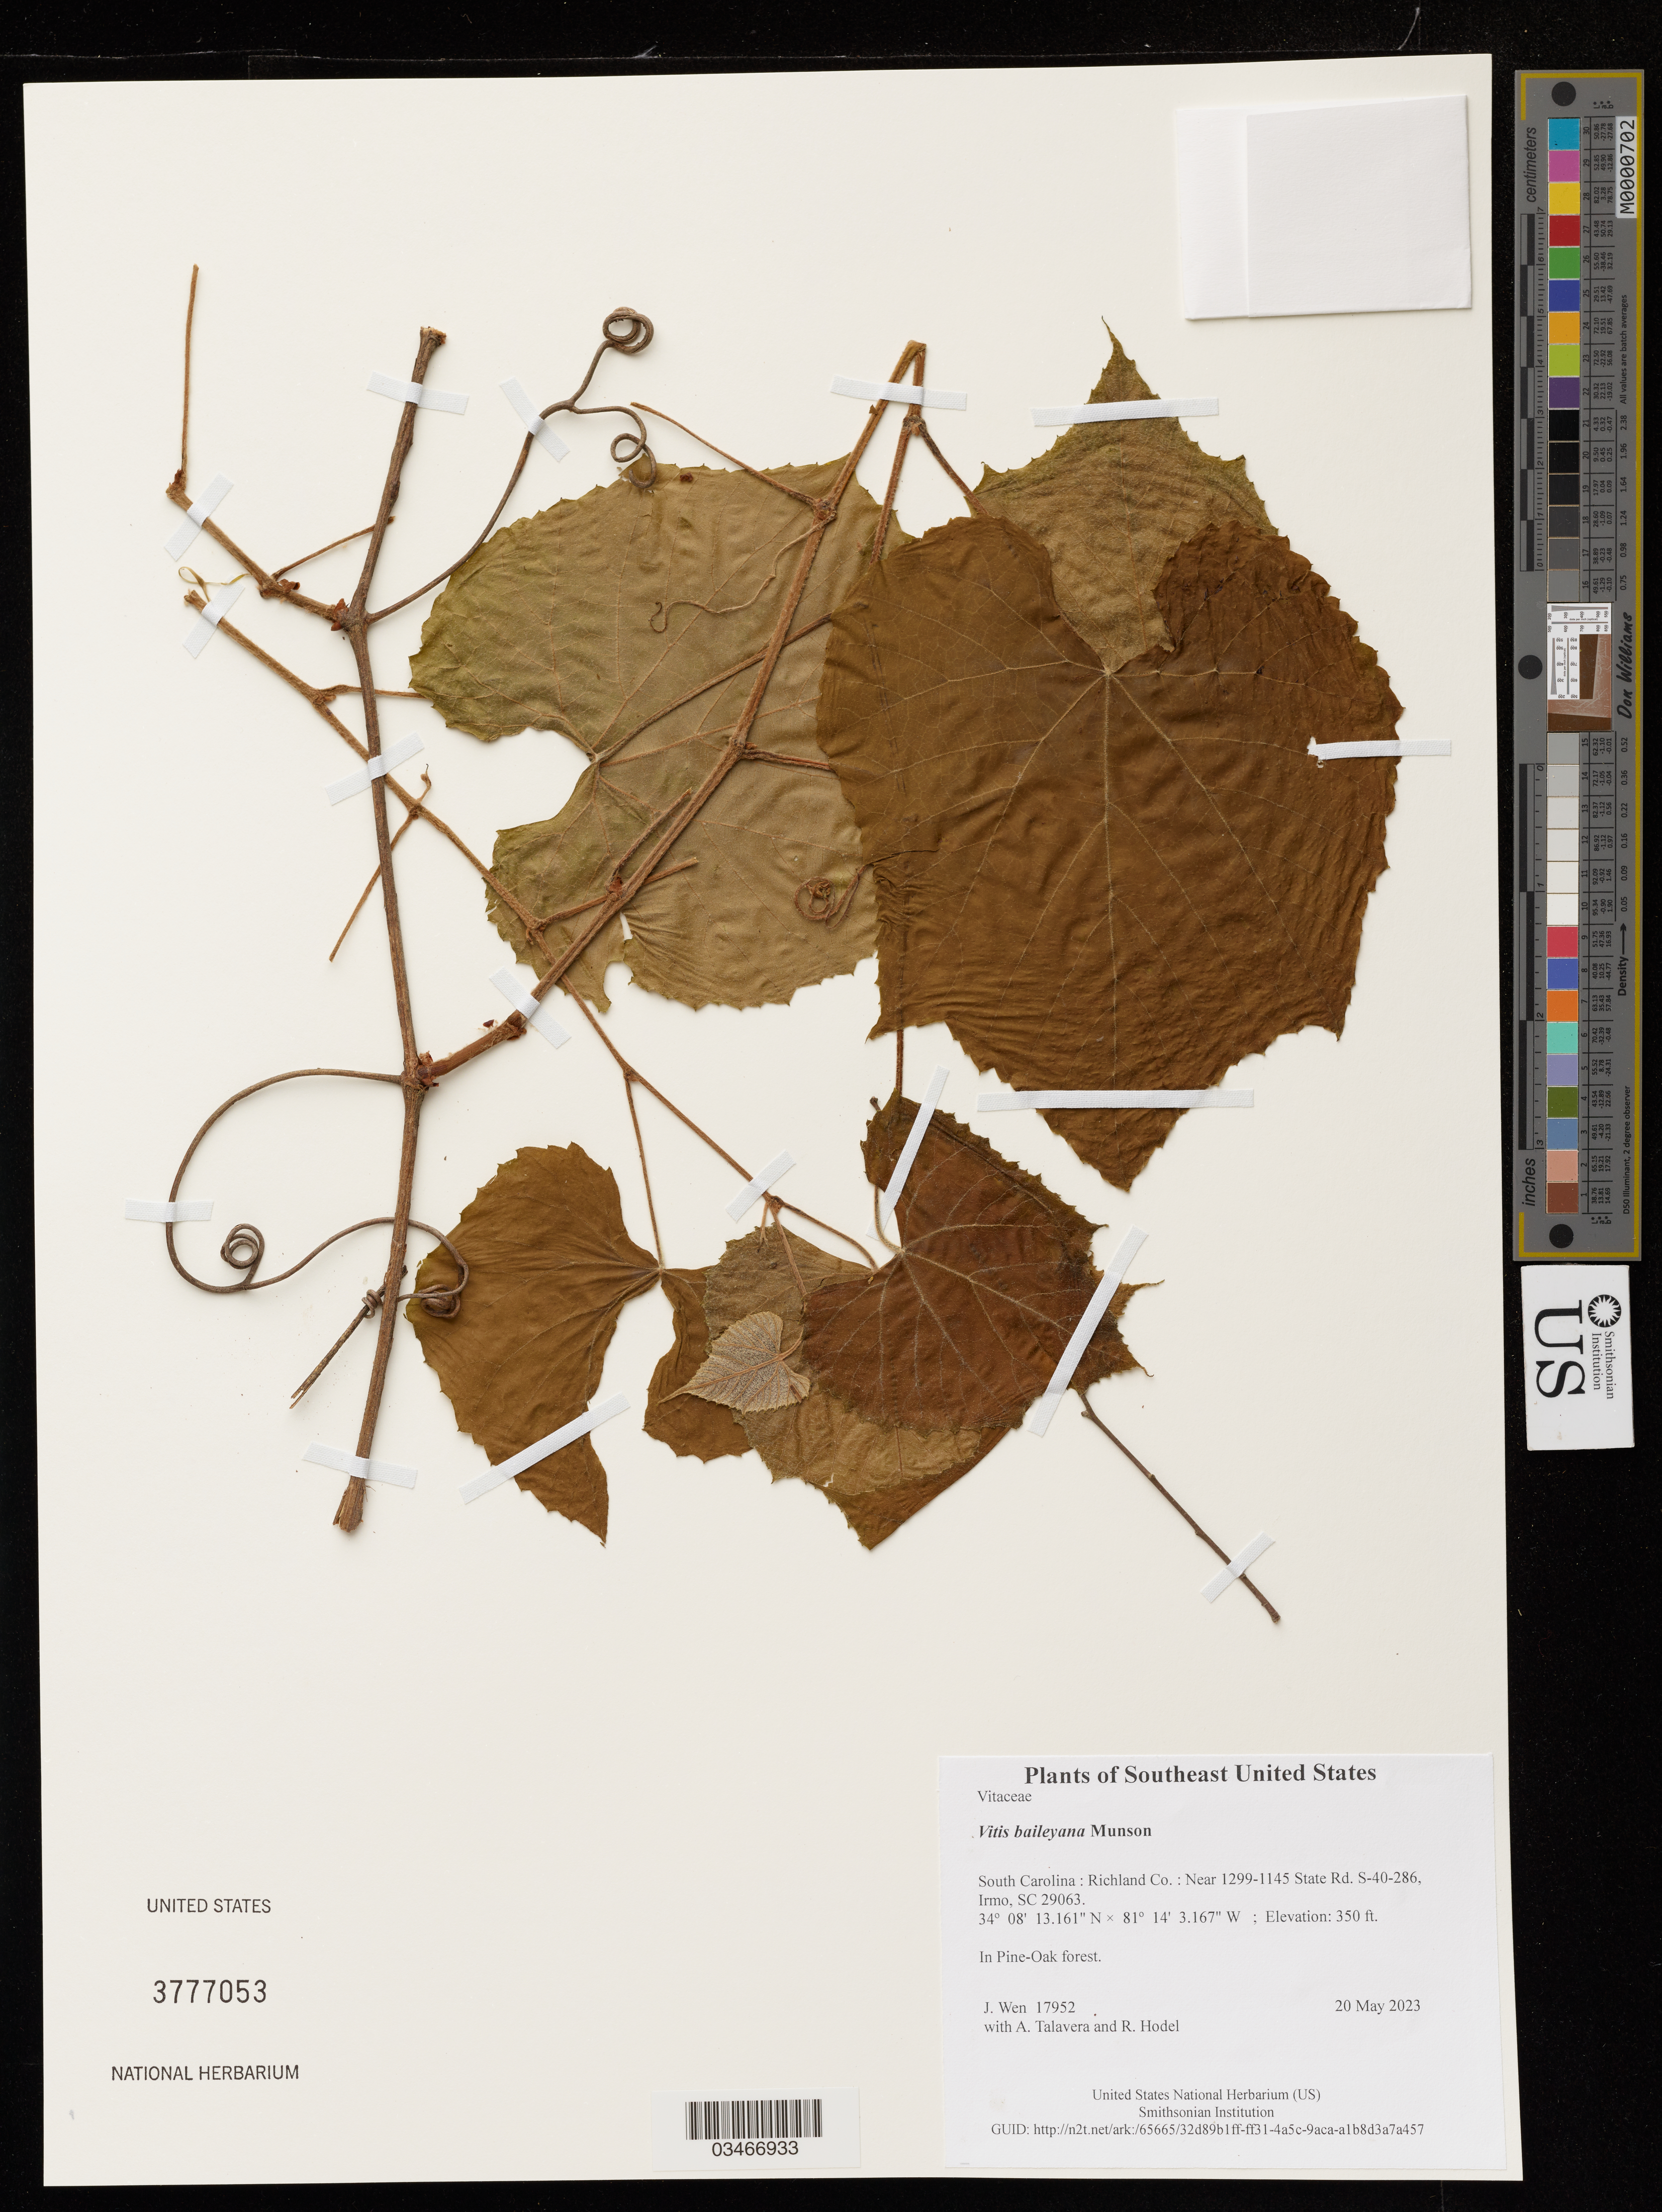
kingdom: Plantae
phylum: Tracheophyta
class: Magnoliopsida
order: Vitales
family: Vitaceae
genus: Vitis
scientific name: Vitis baileyana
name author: Munson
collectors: J. Wen, A. Talavera & R. Hodel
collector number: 17952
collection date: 2023-05-20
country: United States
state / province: South Carolina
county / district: Richland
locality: Near 1299-1145 State Rd. S-40-286, Irmo, SC 29063.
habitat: In Pine-Oak forest.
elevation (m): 107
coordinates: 34.1369891 N, 81.2342130 W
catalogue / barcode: US 3777053